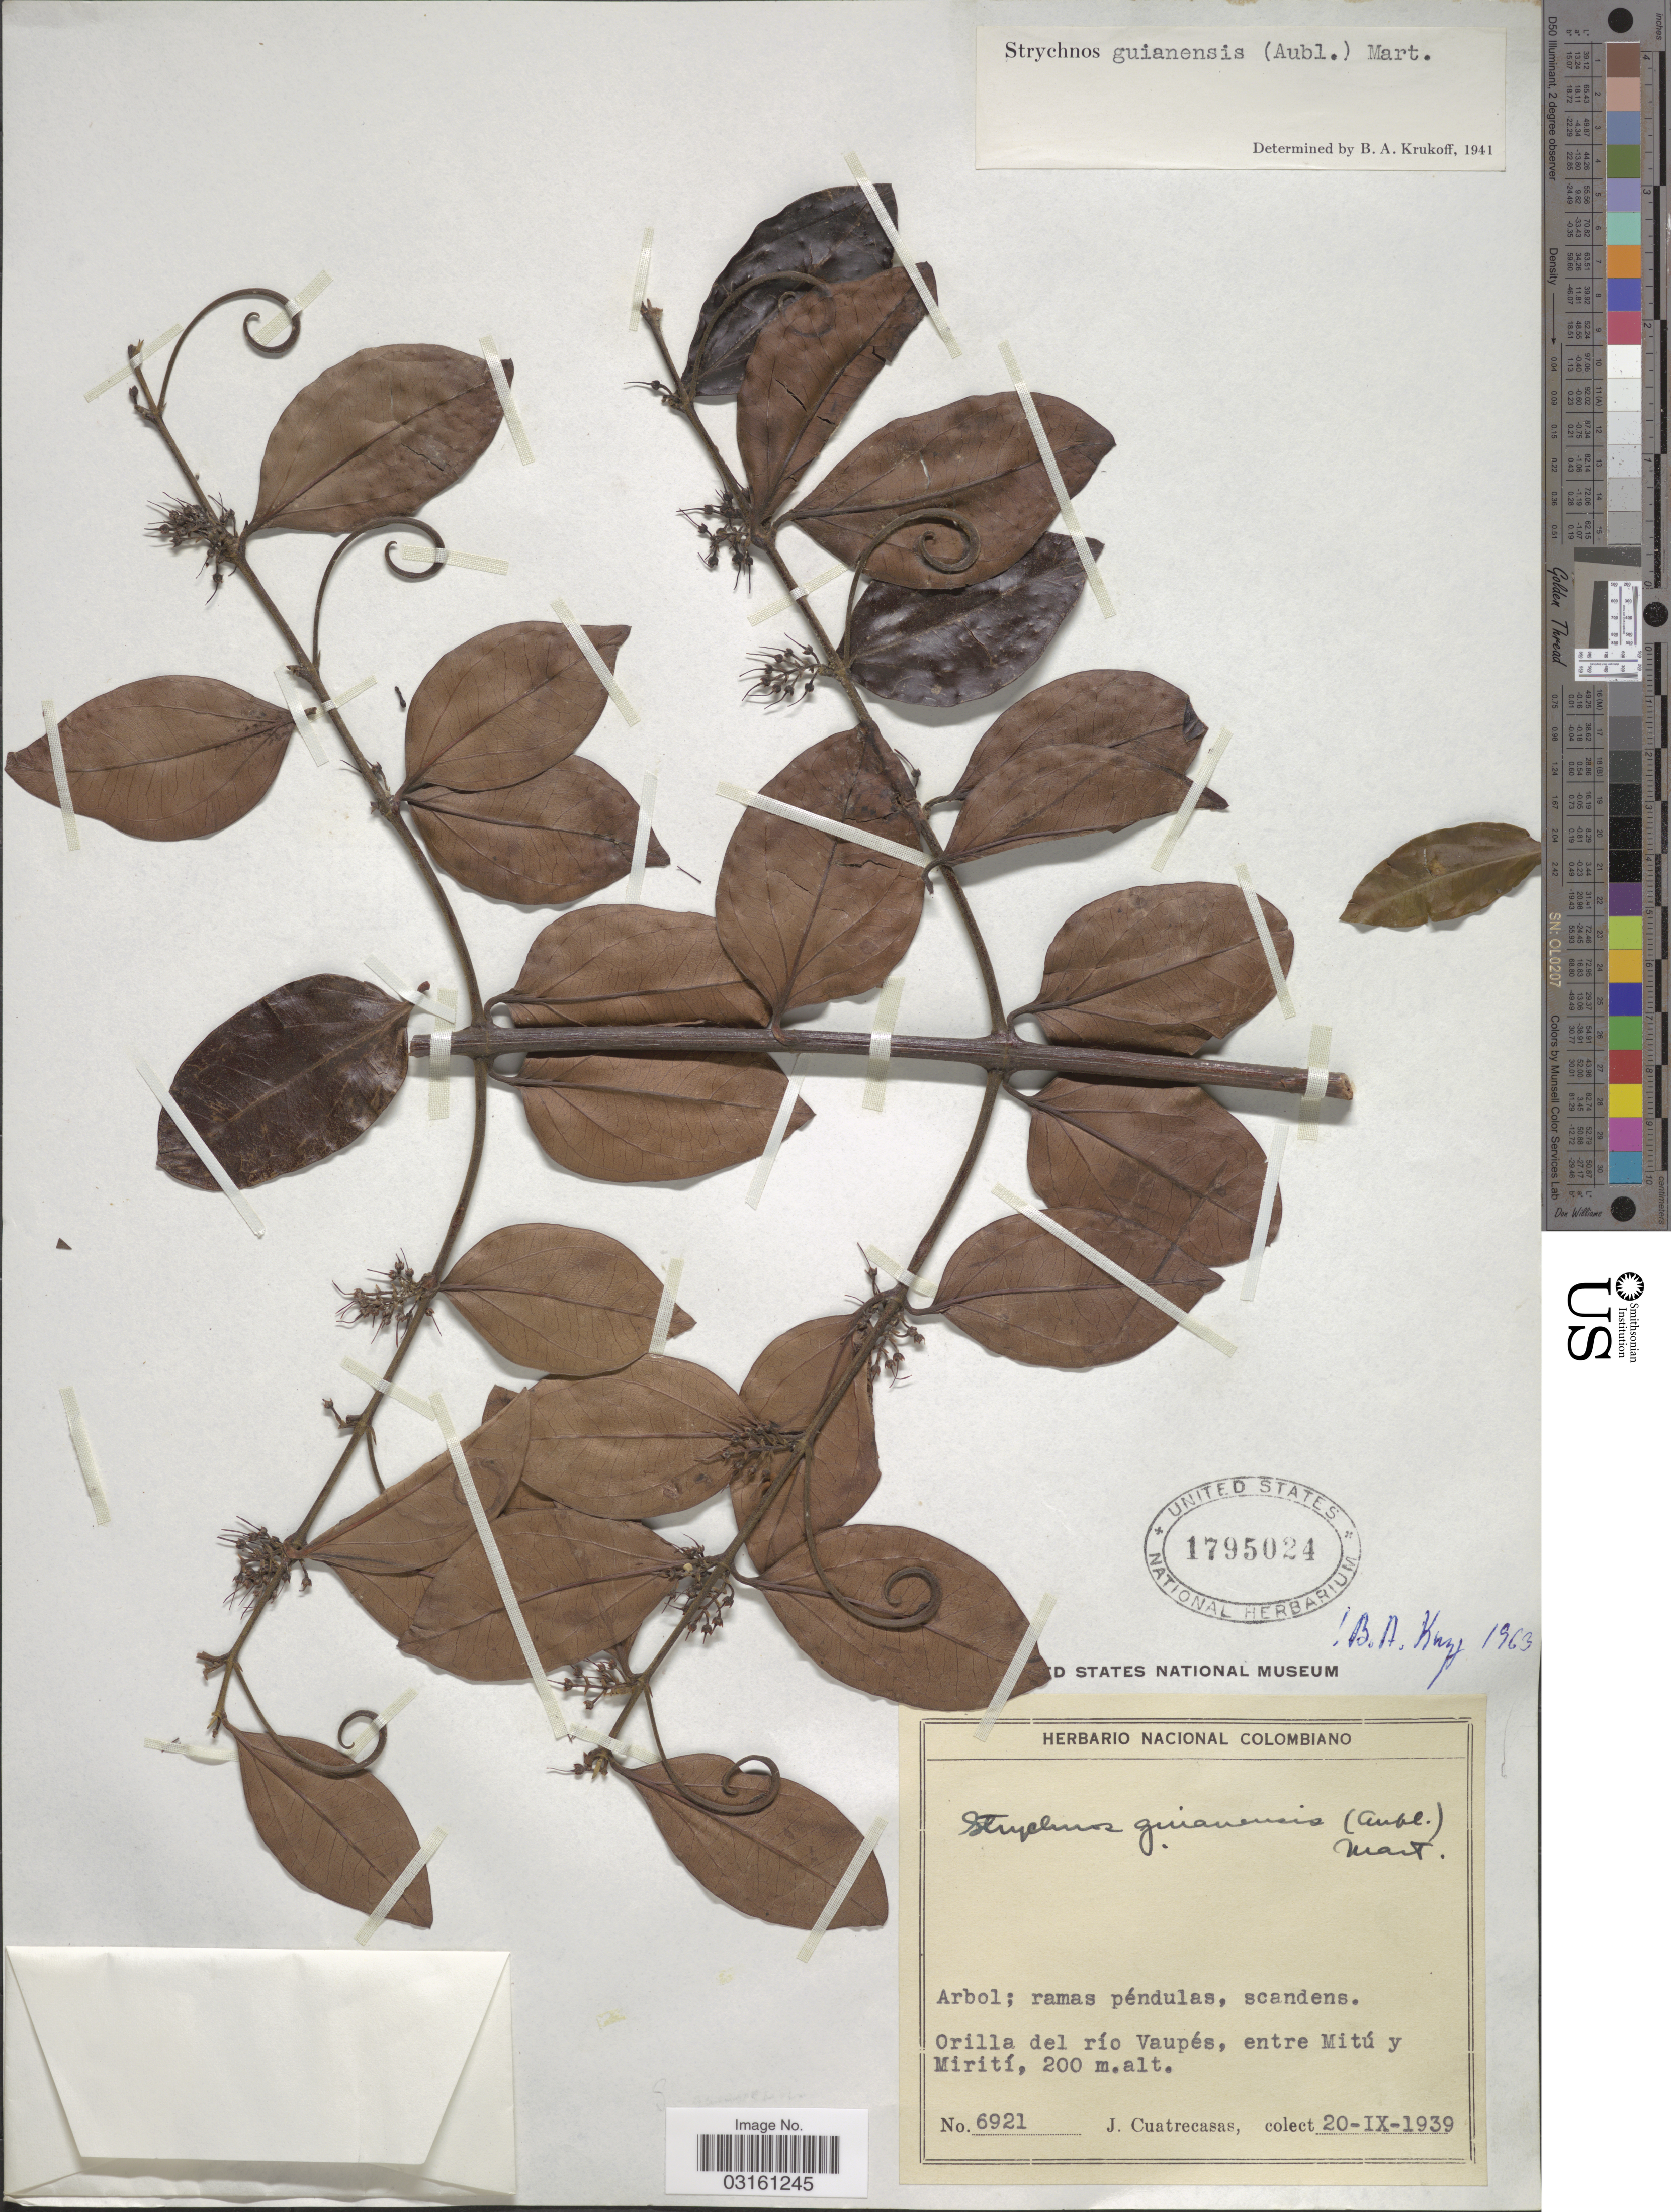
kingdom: Plantae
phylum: Tracheophyta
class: Magnoliopsida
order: Gentianales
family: Loganiaceae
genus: Strychnos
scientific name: Strychnos guianensis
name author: (Aubl.) Mart.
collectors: J. Cuatrecasas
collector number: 6921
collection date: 1939-09-20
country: Colombia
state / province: Vaupés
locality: Orilla del río Vaupés, entre Mitú y Mirití.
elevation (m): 200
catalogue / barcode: US 1795024